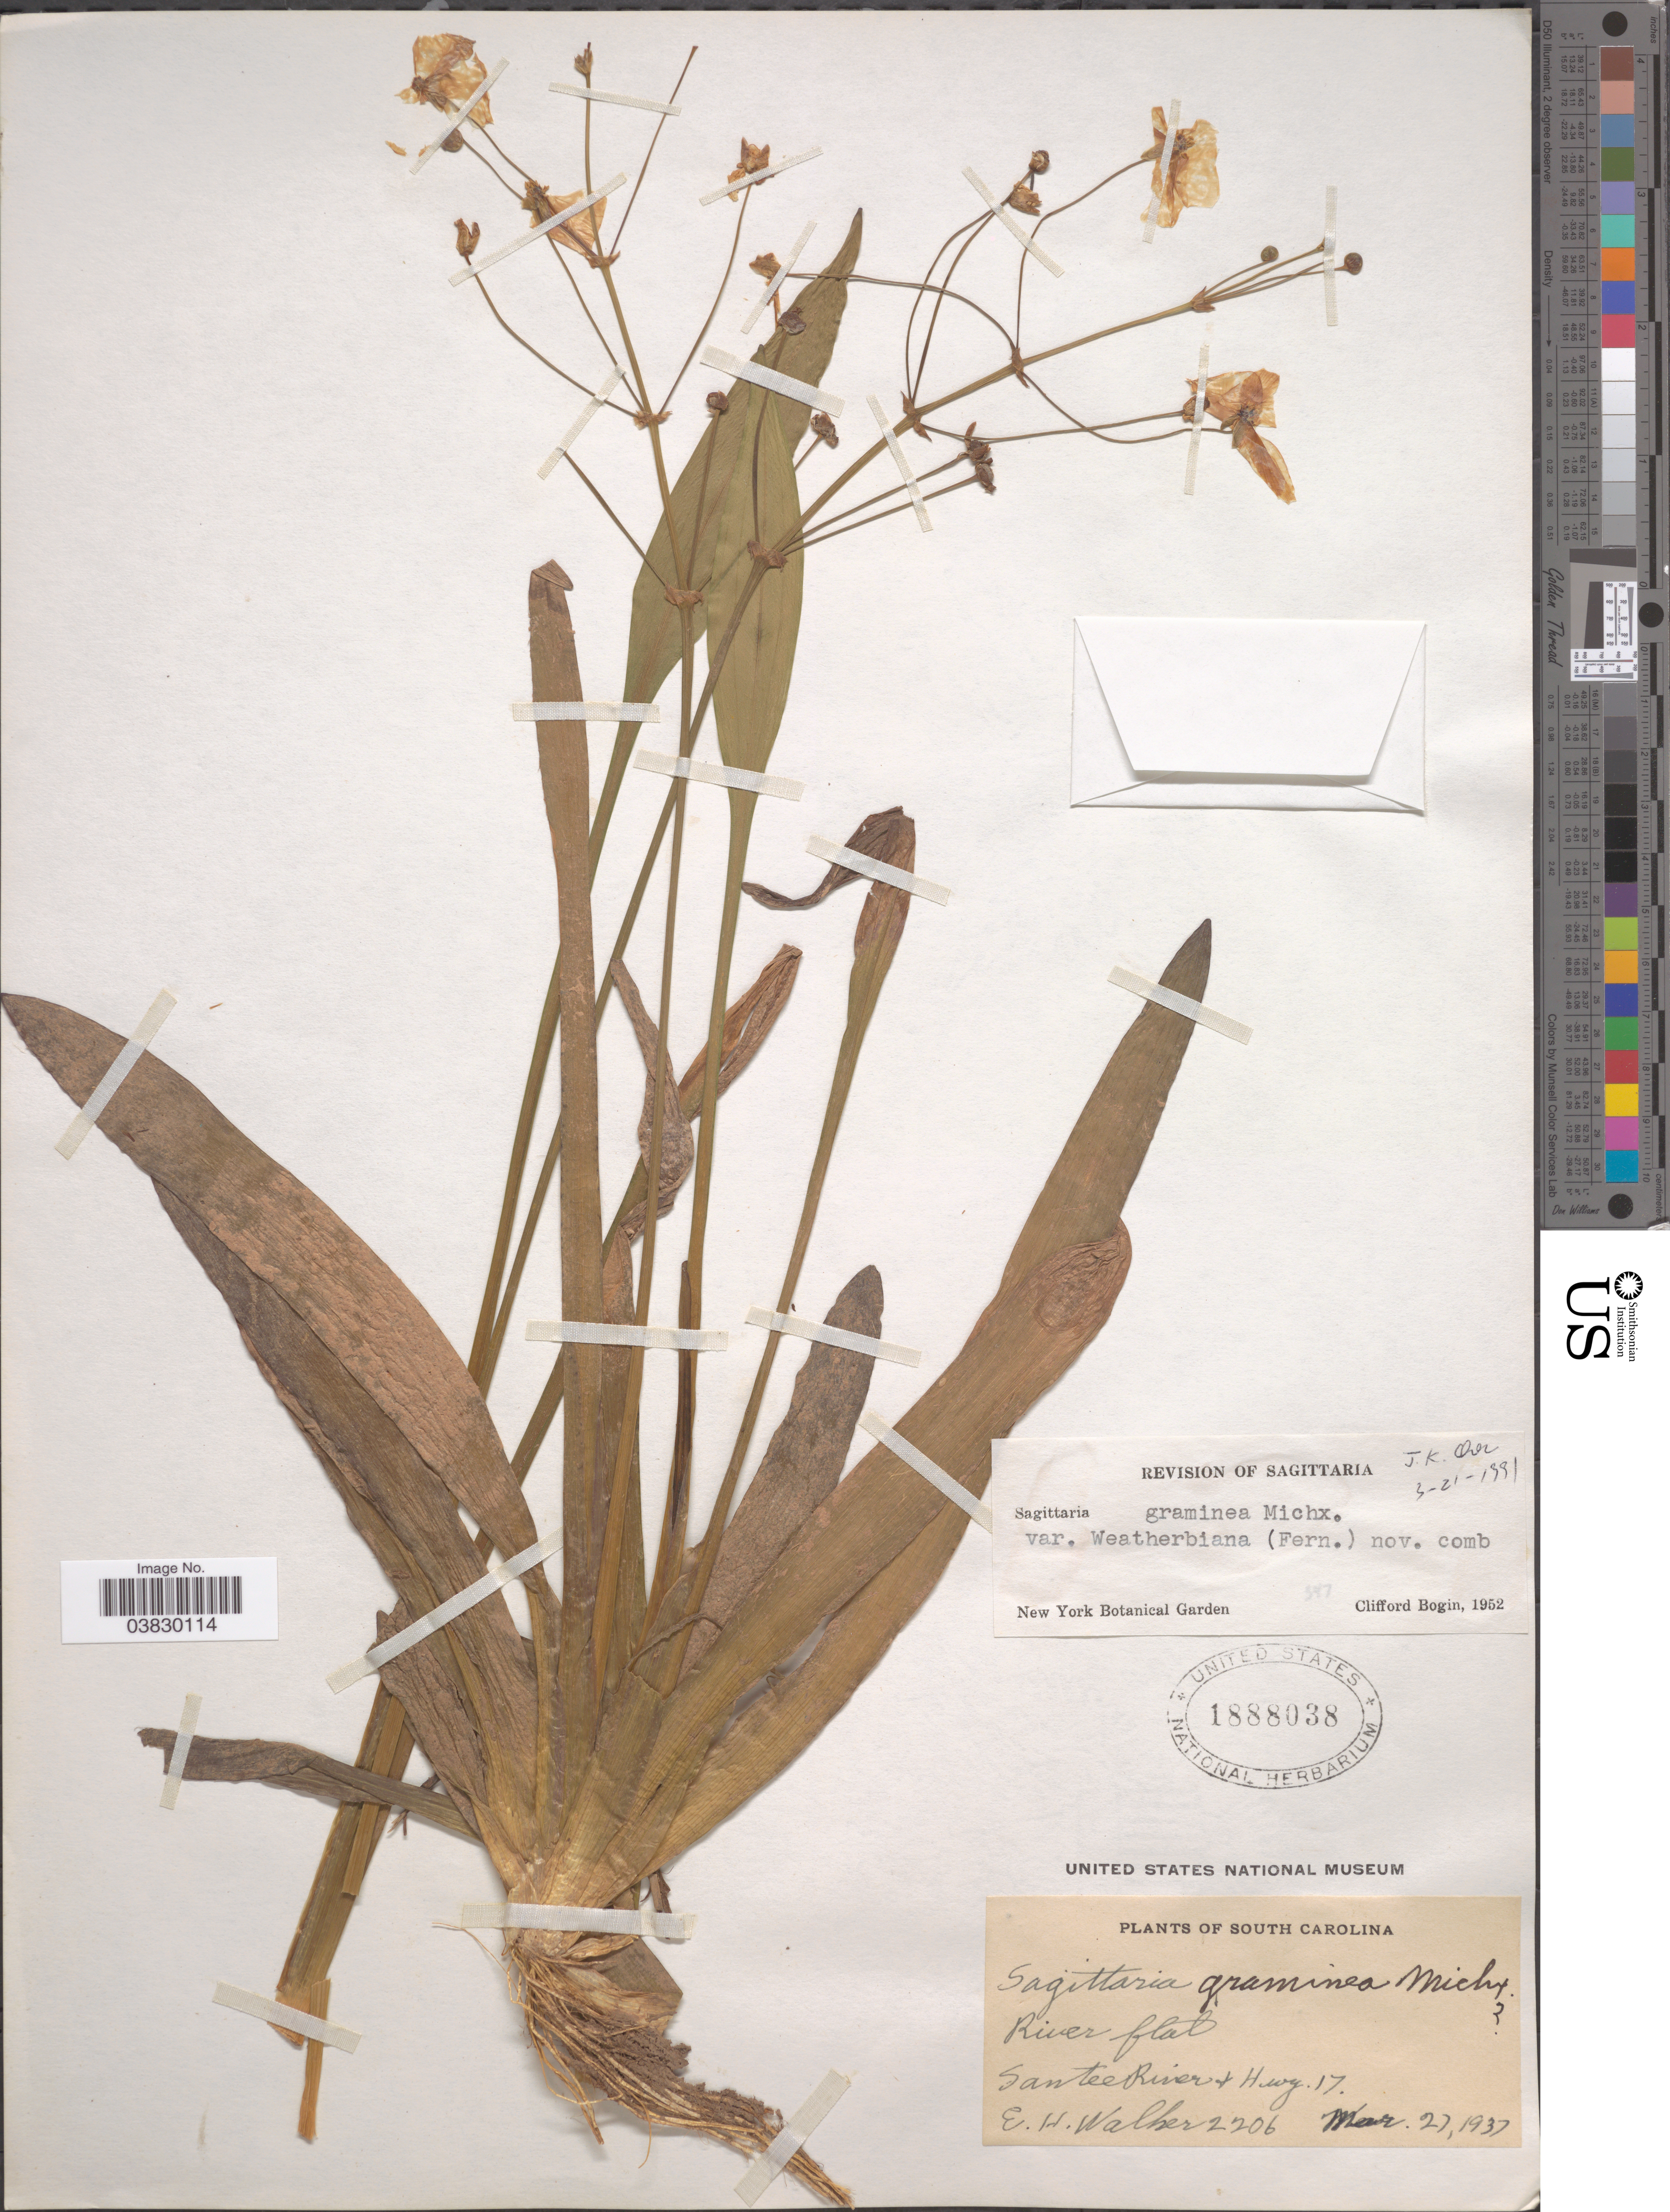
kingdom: Plantae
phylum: Tracheophyta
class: Liliopsida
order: Alismatales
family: Alismataceae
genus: Sagittaria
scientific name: Sagittaria graminea var. weatherbiana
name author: (Fernald) Bogin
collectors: E. H. Walker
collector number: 2206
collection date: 1937-03-27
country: United States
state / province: South Carolina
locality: Santee River & Hwy. 17.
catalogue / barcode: US 1888038